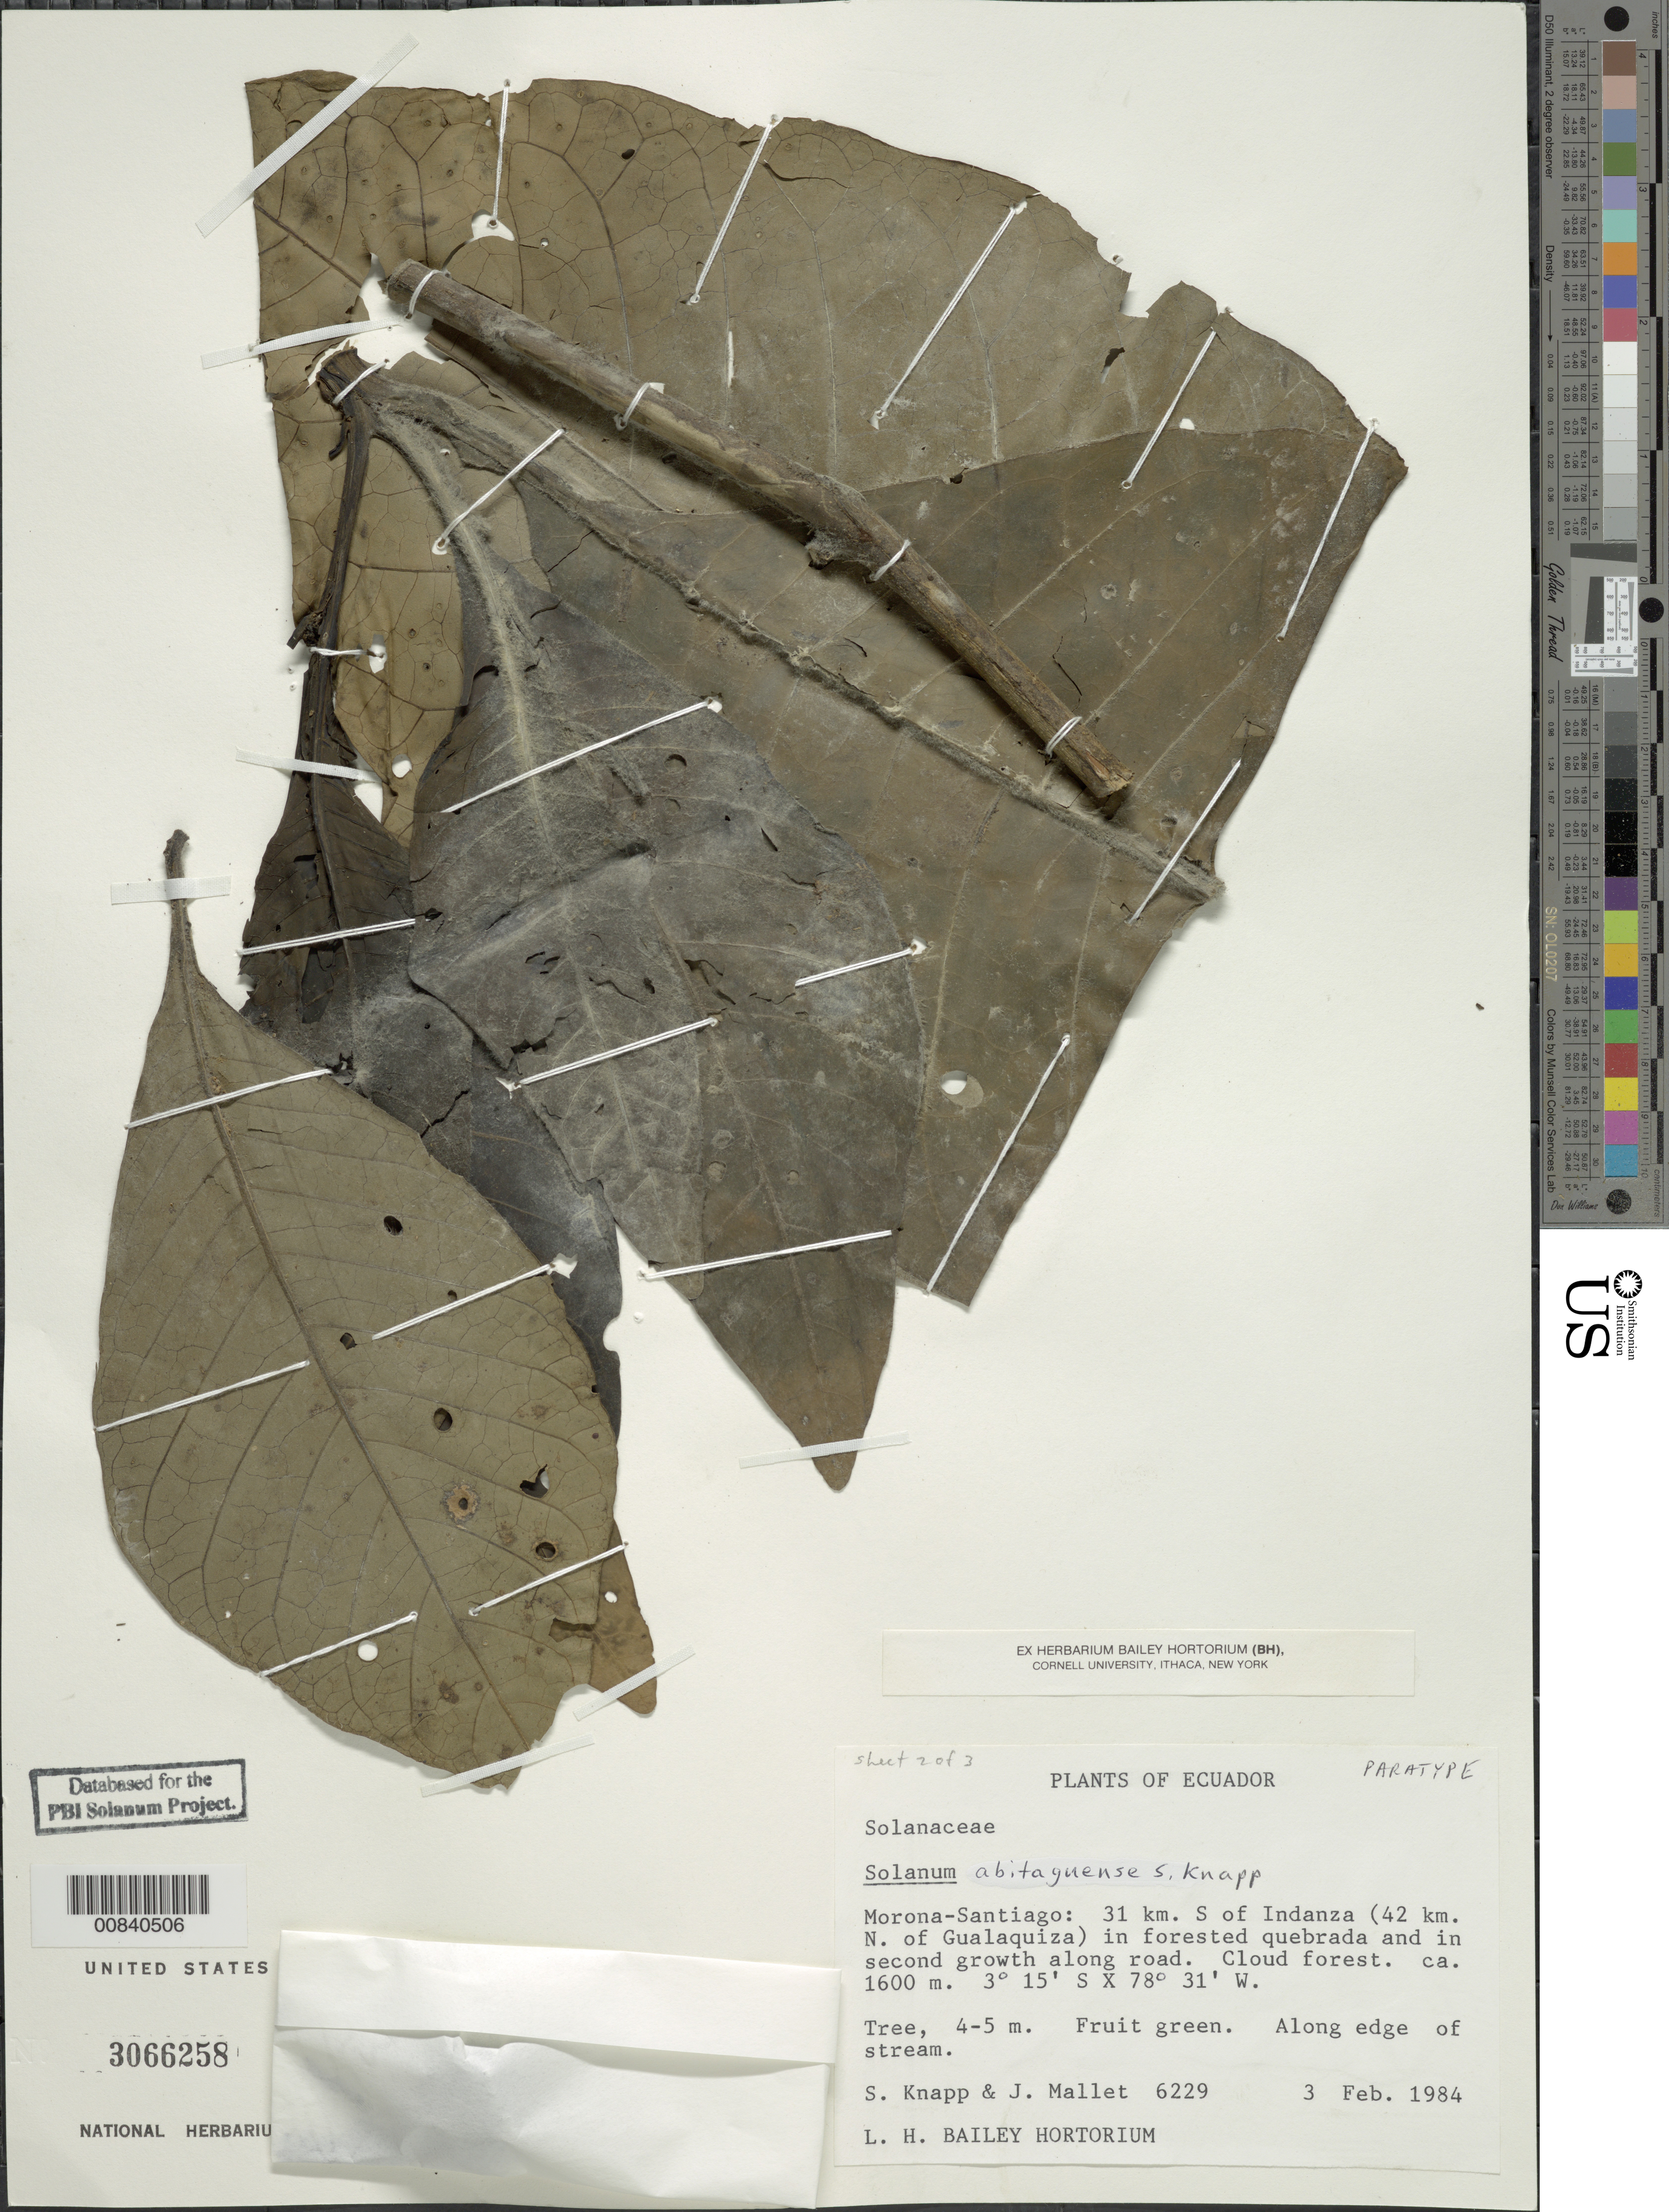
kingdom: Plantae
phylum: Tracheophyta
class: Magnoliopsida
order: Solanales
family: Solanaceae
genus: Solanum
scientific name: Solanum abitaguense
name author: S. Knapp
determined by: Knapp, S. D.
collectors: S. Knapp & J. Mallet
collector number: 6229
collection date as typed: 3 Feb 1984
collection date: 1984-02-03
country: Ecuador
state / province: Morona-Santiago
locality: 31 km S. of Indanza (42 km. N. of Gualaquiza) in forested quebrada and in second growth along road.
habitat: Cloud forest. Along edge of stream in forested quebrada.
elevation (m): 1600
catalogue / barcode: US 3066258